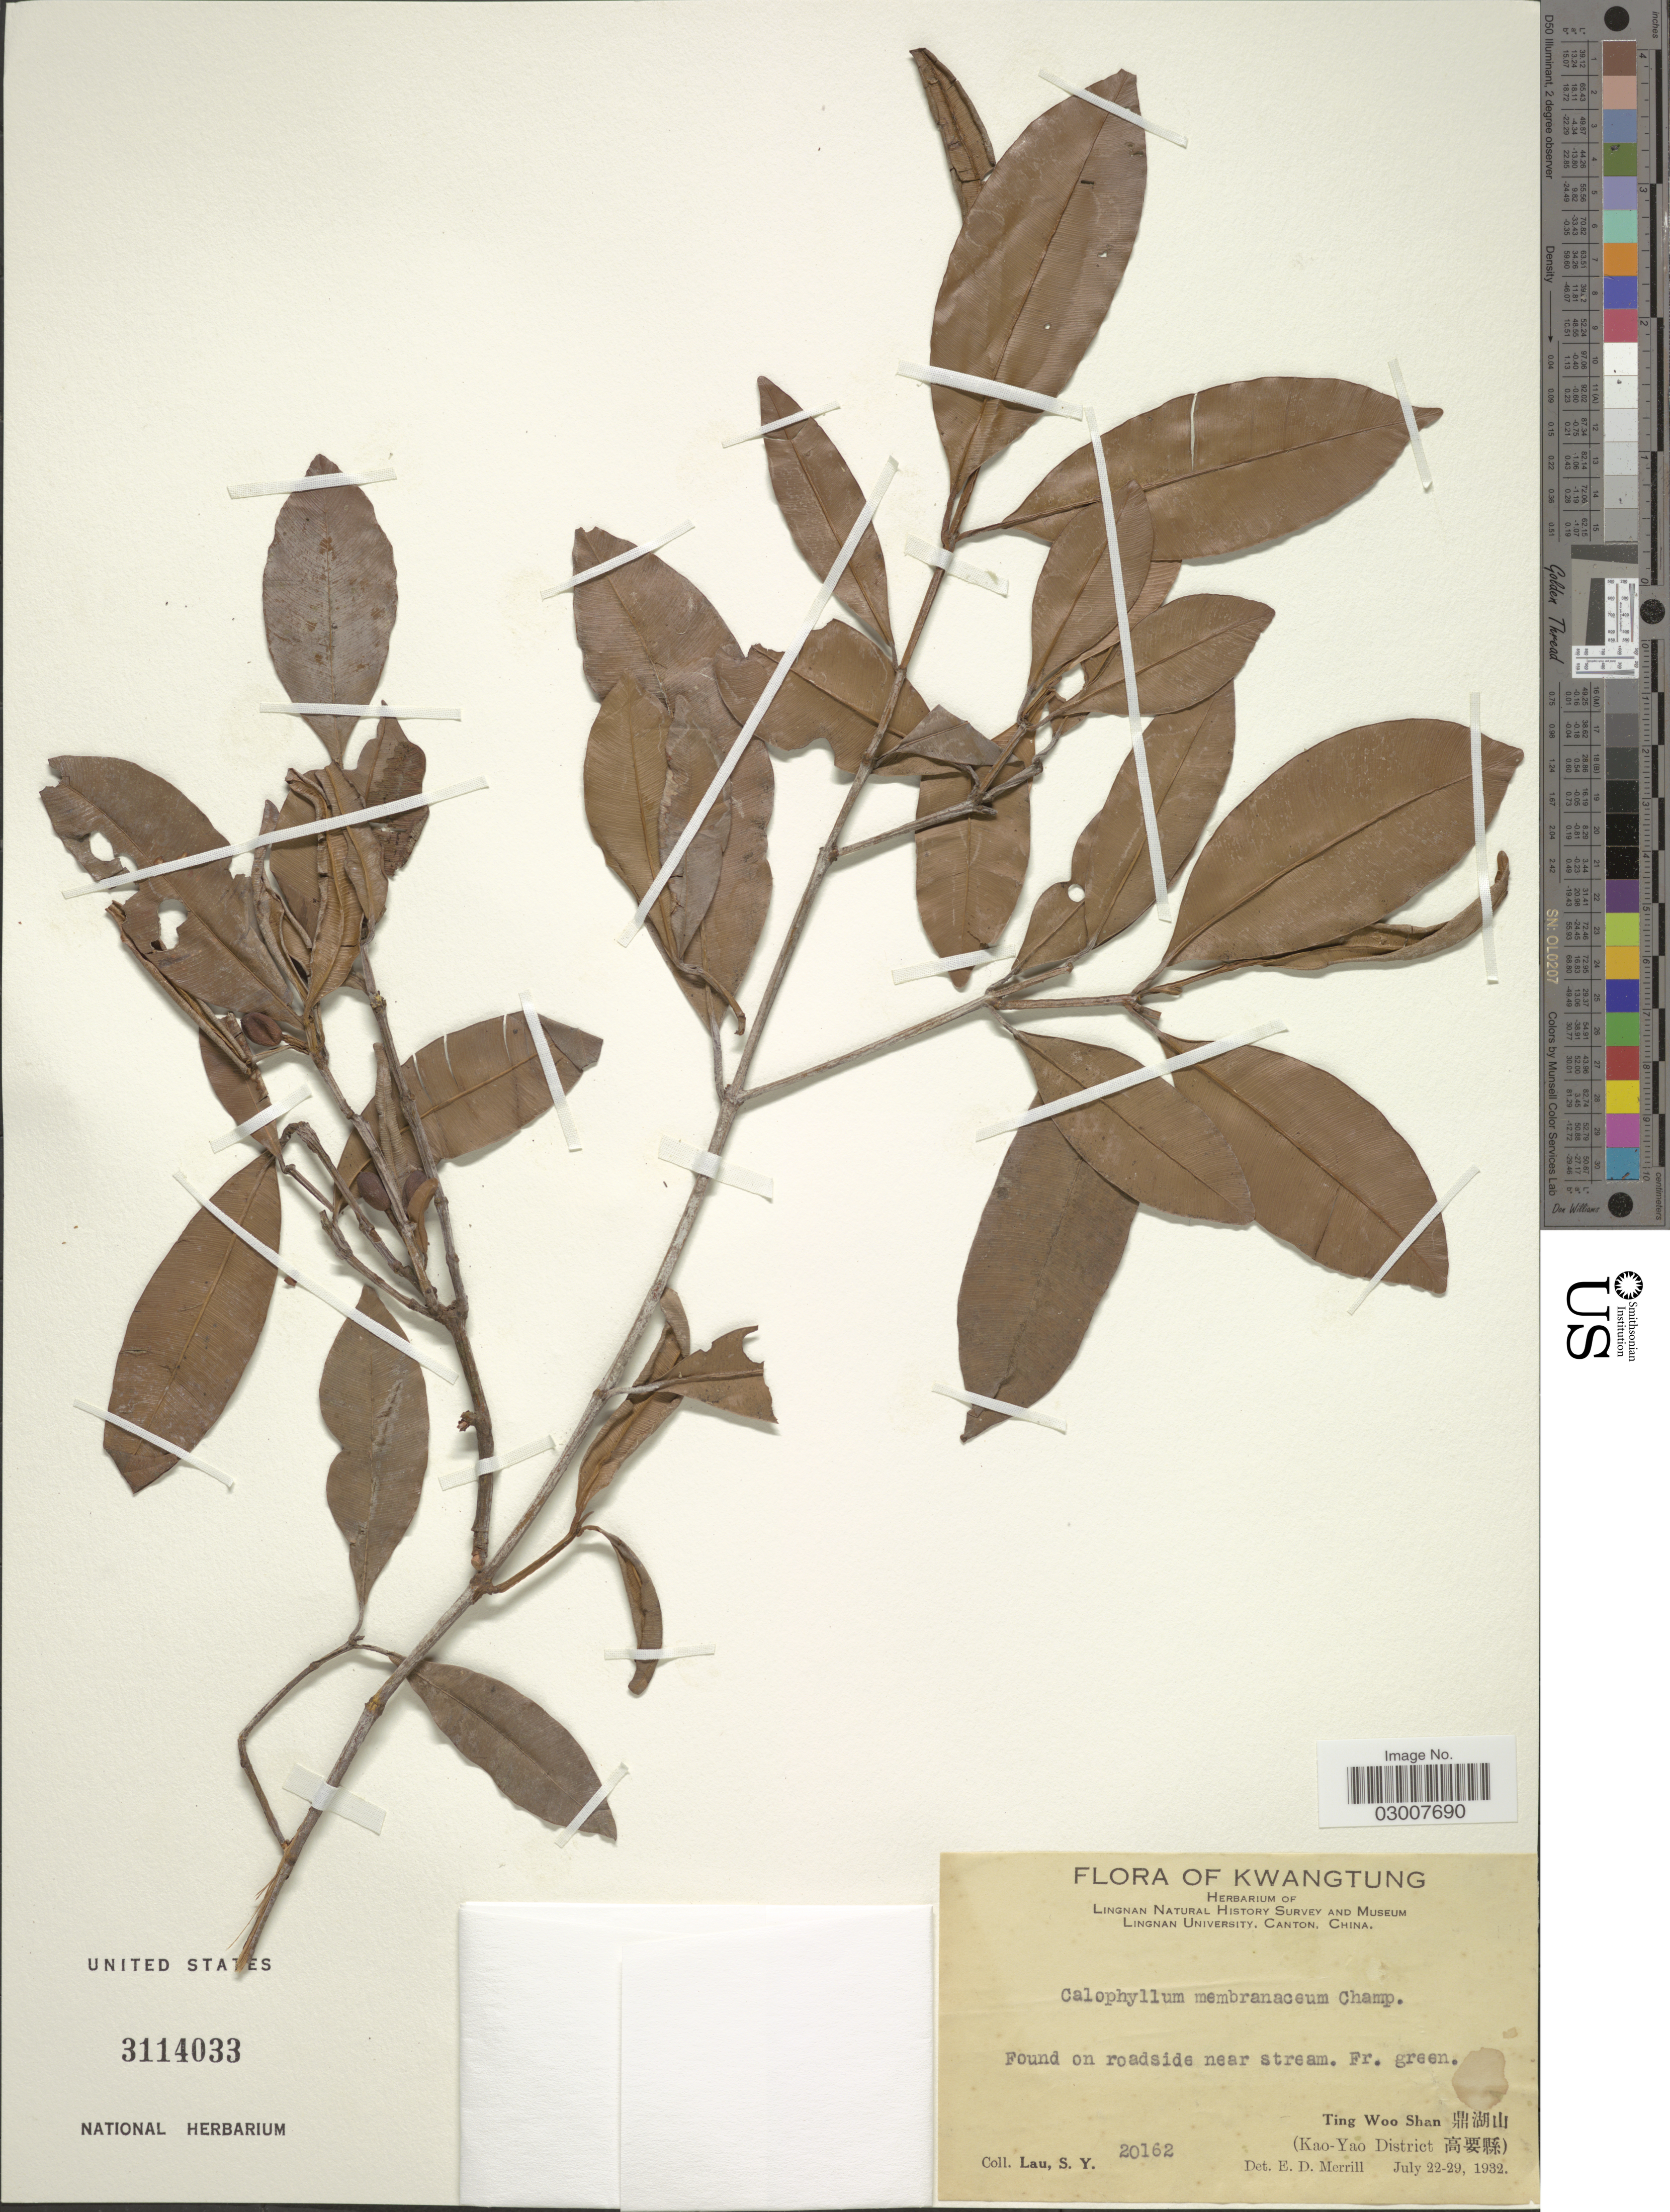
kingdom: Plantae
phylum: Tracheophyta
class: Magnoliopsida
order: Malpighiales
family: Calophyllaceae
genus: Calophyllum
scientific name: Calophyllum membranaceum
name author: Gardner & Champ.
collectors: S. Y. Lau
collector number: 20162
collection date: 1932-07-22/1932-07-29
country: China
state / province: Guangdong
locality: Kwatung.Ting Woo Sham (Kao-Yao District).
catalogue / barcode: US 3114033